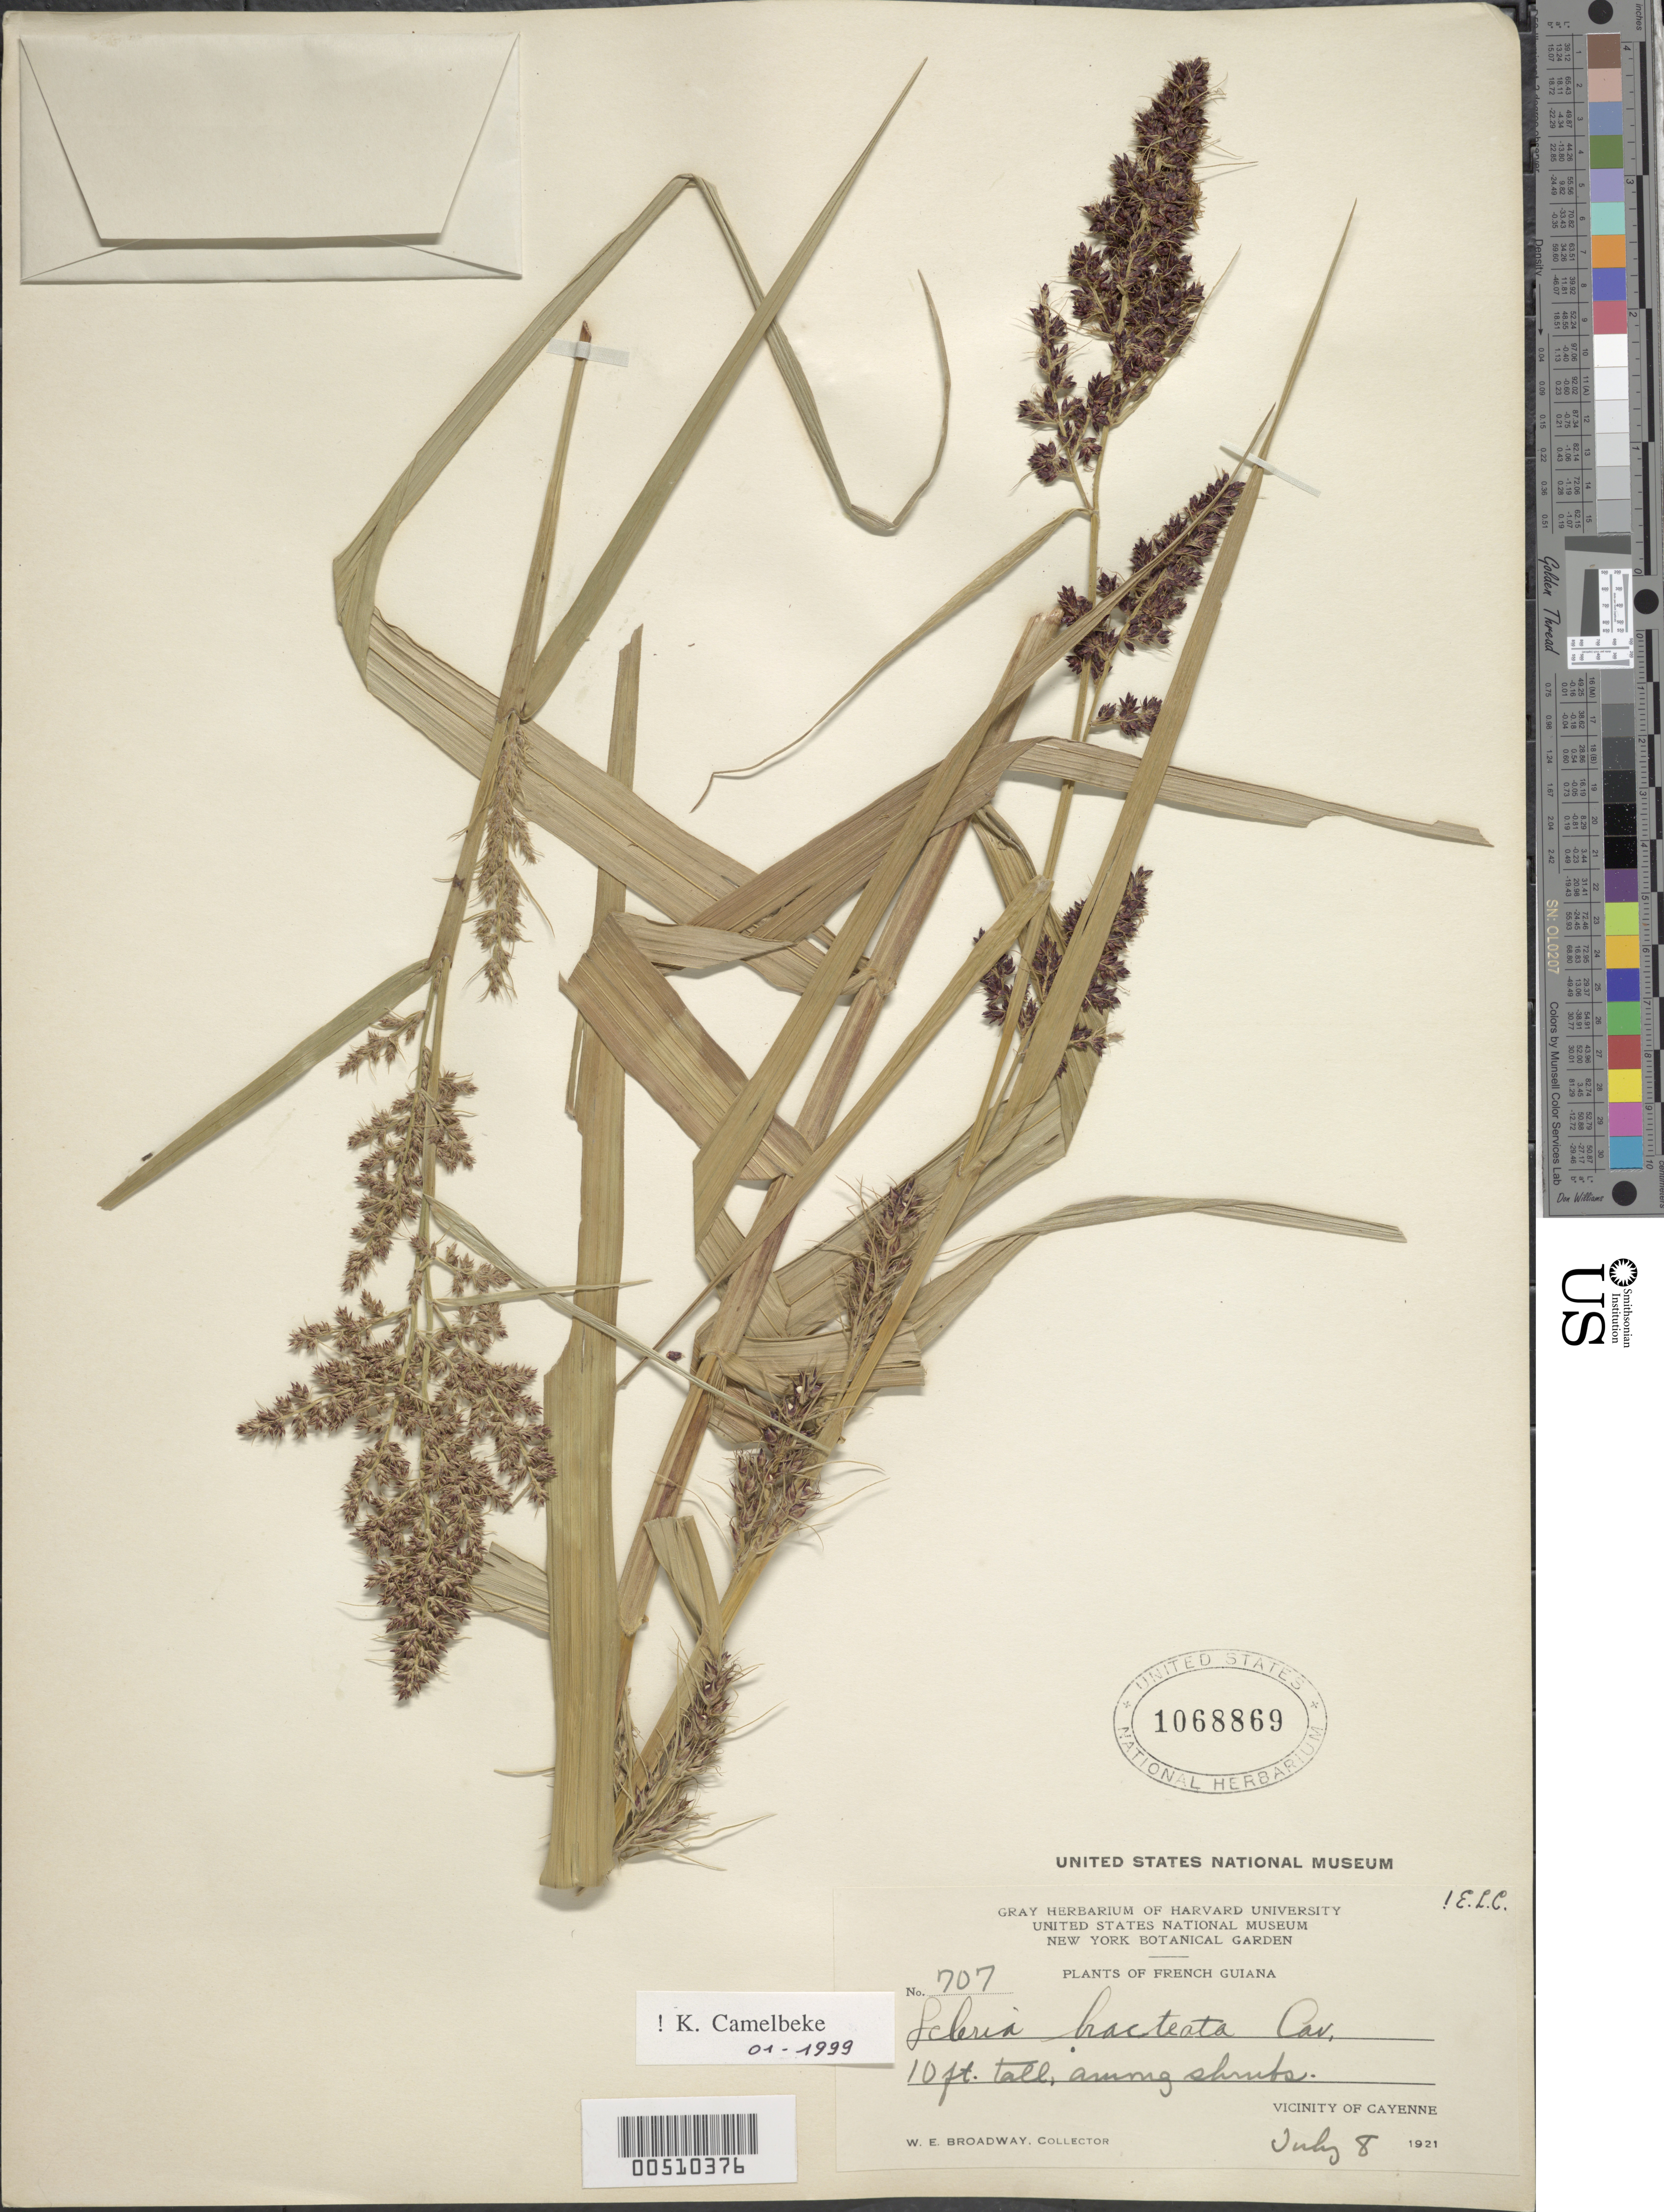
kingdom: Plantae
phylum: Tracheophyta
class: Liliopsida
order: Poales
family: Cyperaceae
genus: Scleria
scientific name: Scleria bracteata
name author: Cav.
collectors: W. E. Broadway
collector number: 707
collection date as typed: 08 Jul 1921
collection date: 1921-07-08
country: French Guiana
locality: Vicinity of Cayenne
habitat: Among shrubs.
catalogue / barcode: US 1068869